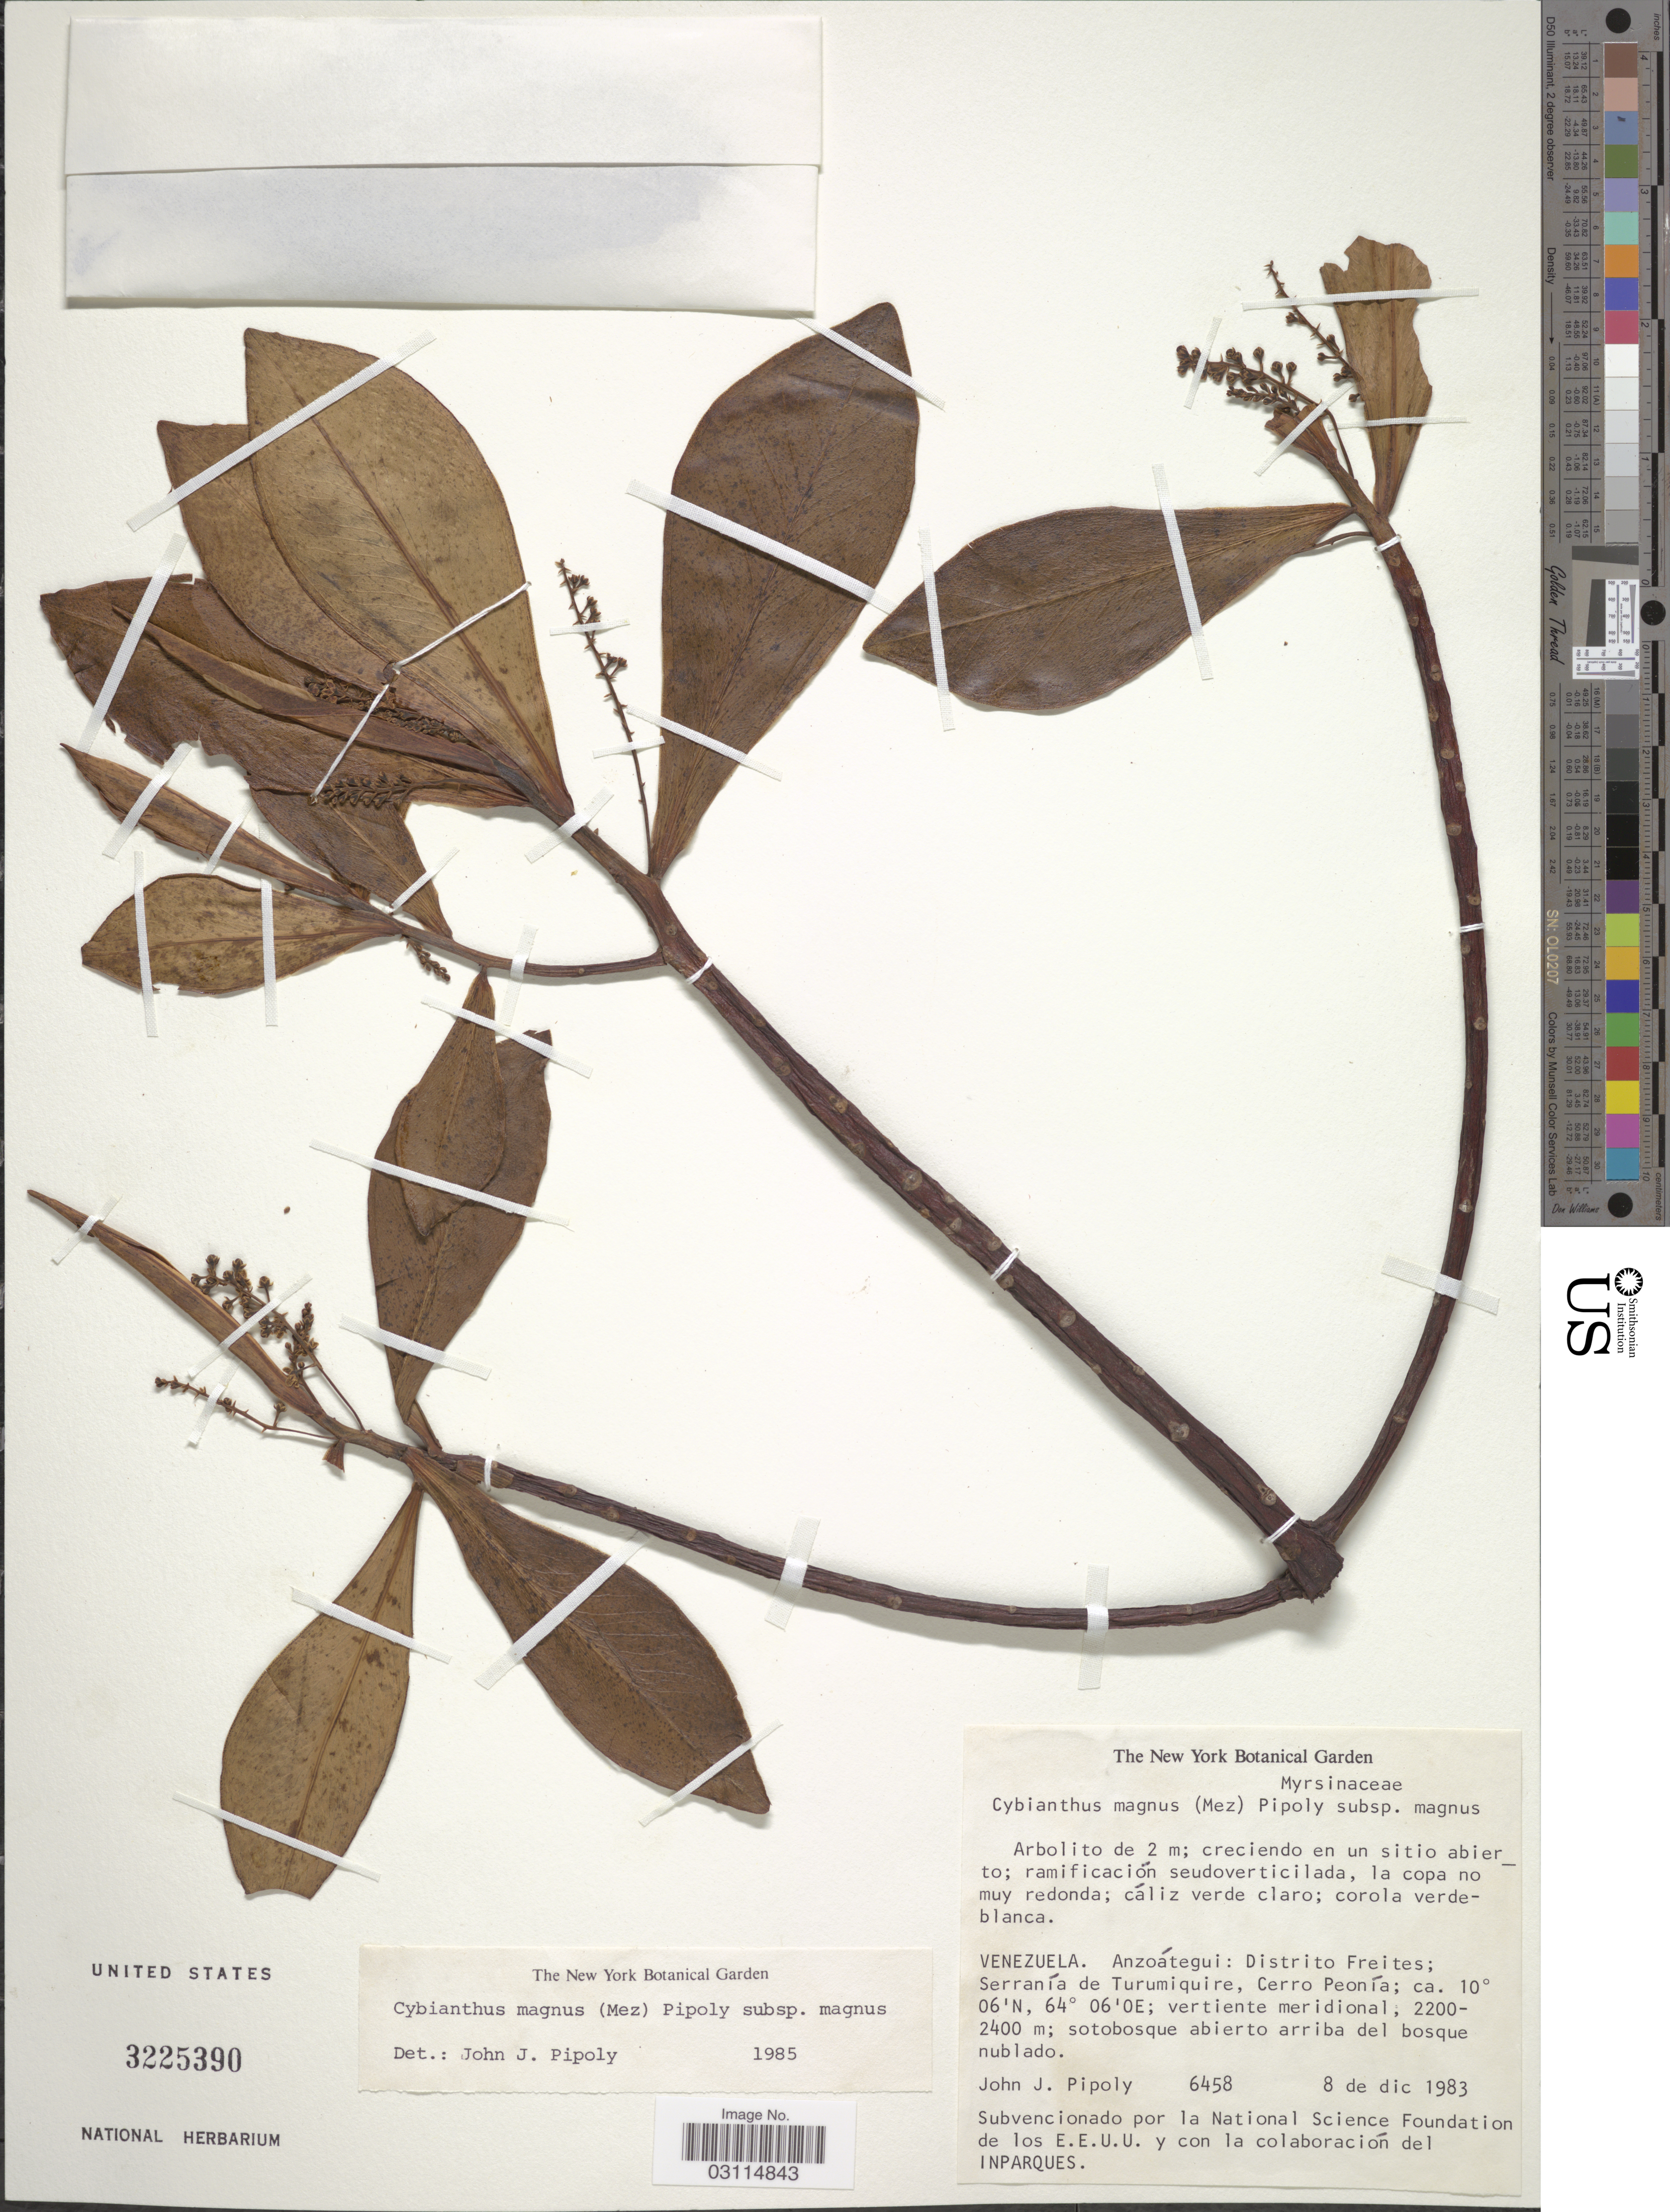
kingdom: Plantae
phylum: Tracheophyta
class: Magnoliopsida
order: Ericales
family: Primulaceae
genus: Cybianthus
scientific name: Cybianthus magnus subsp. magnus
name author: (Mez) Pipoly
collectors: J. J. Pipoly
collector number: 6458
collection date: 1983-12-08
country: Venezuela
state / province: Anzoategui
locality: Distrito Freites; Serranía de Turumiquire, Cerro Peonía.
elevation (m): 2200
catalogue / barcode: US 3225390